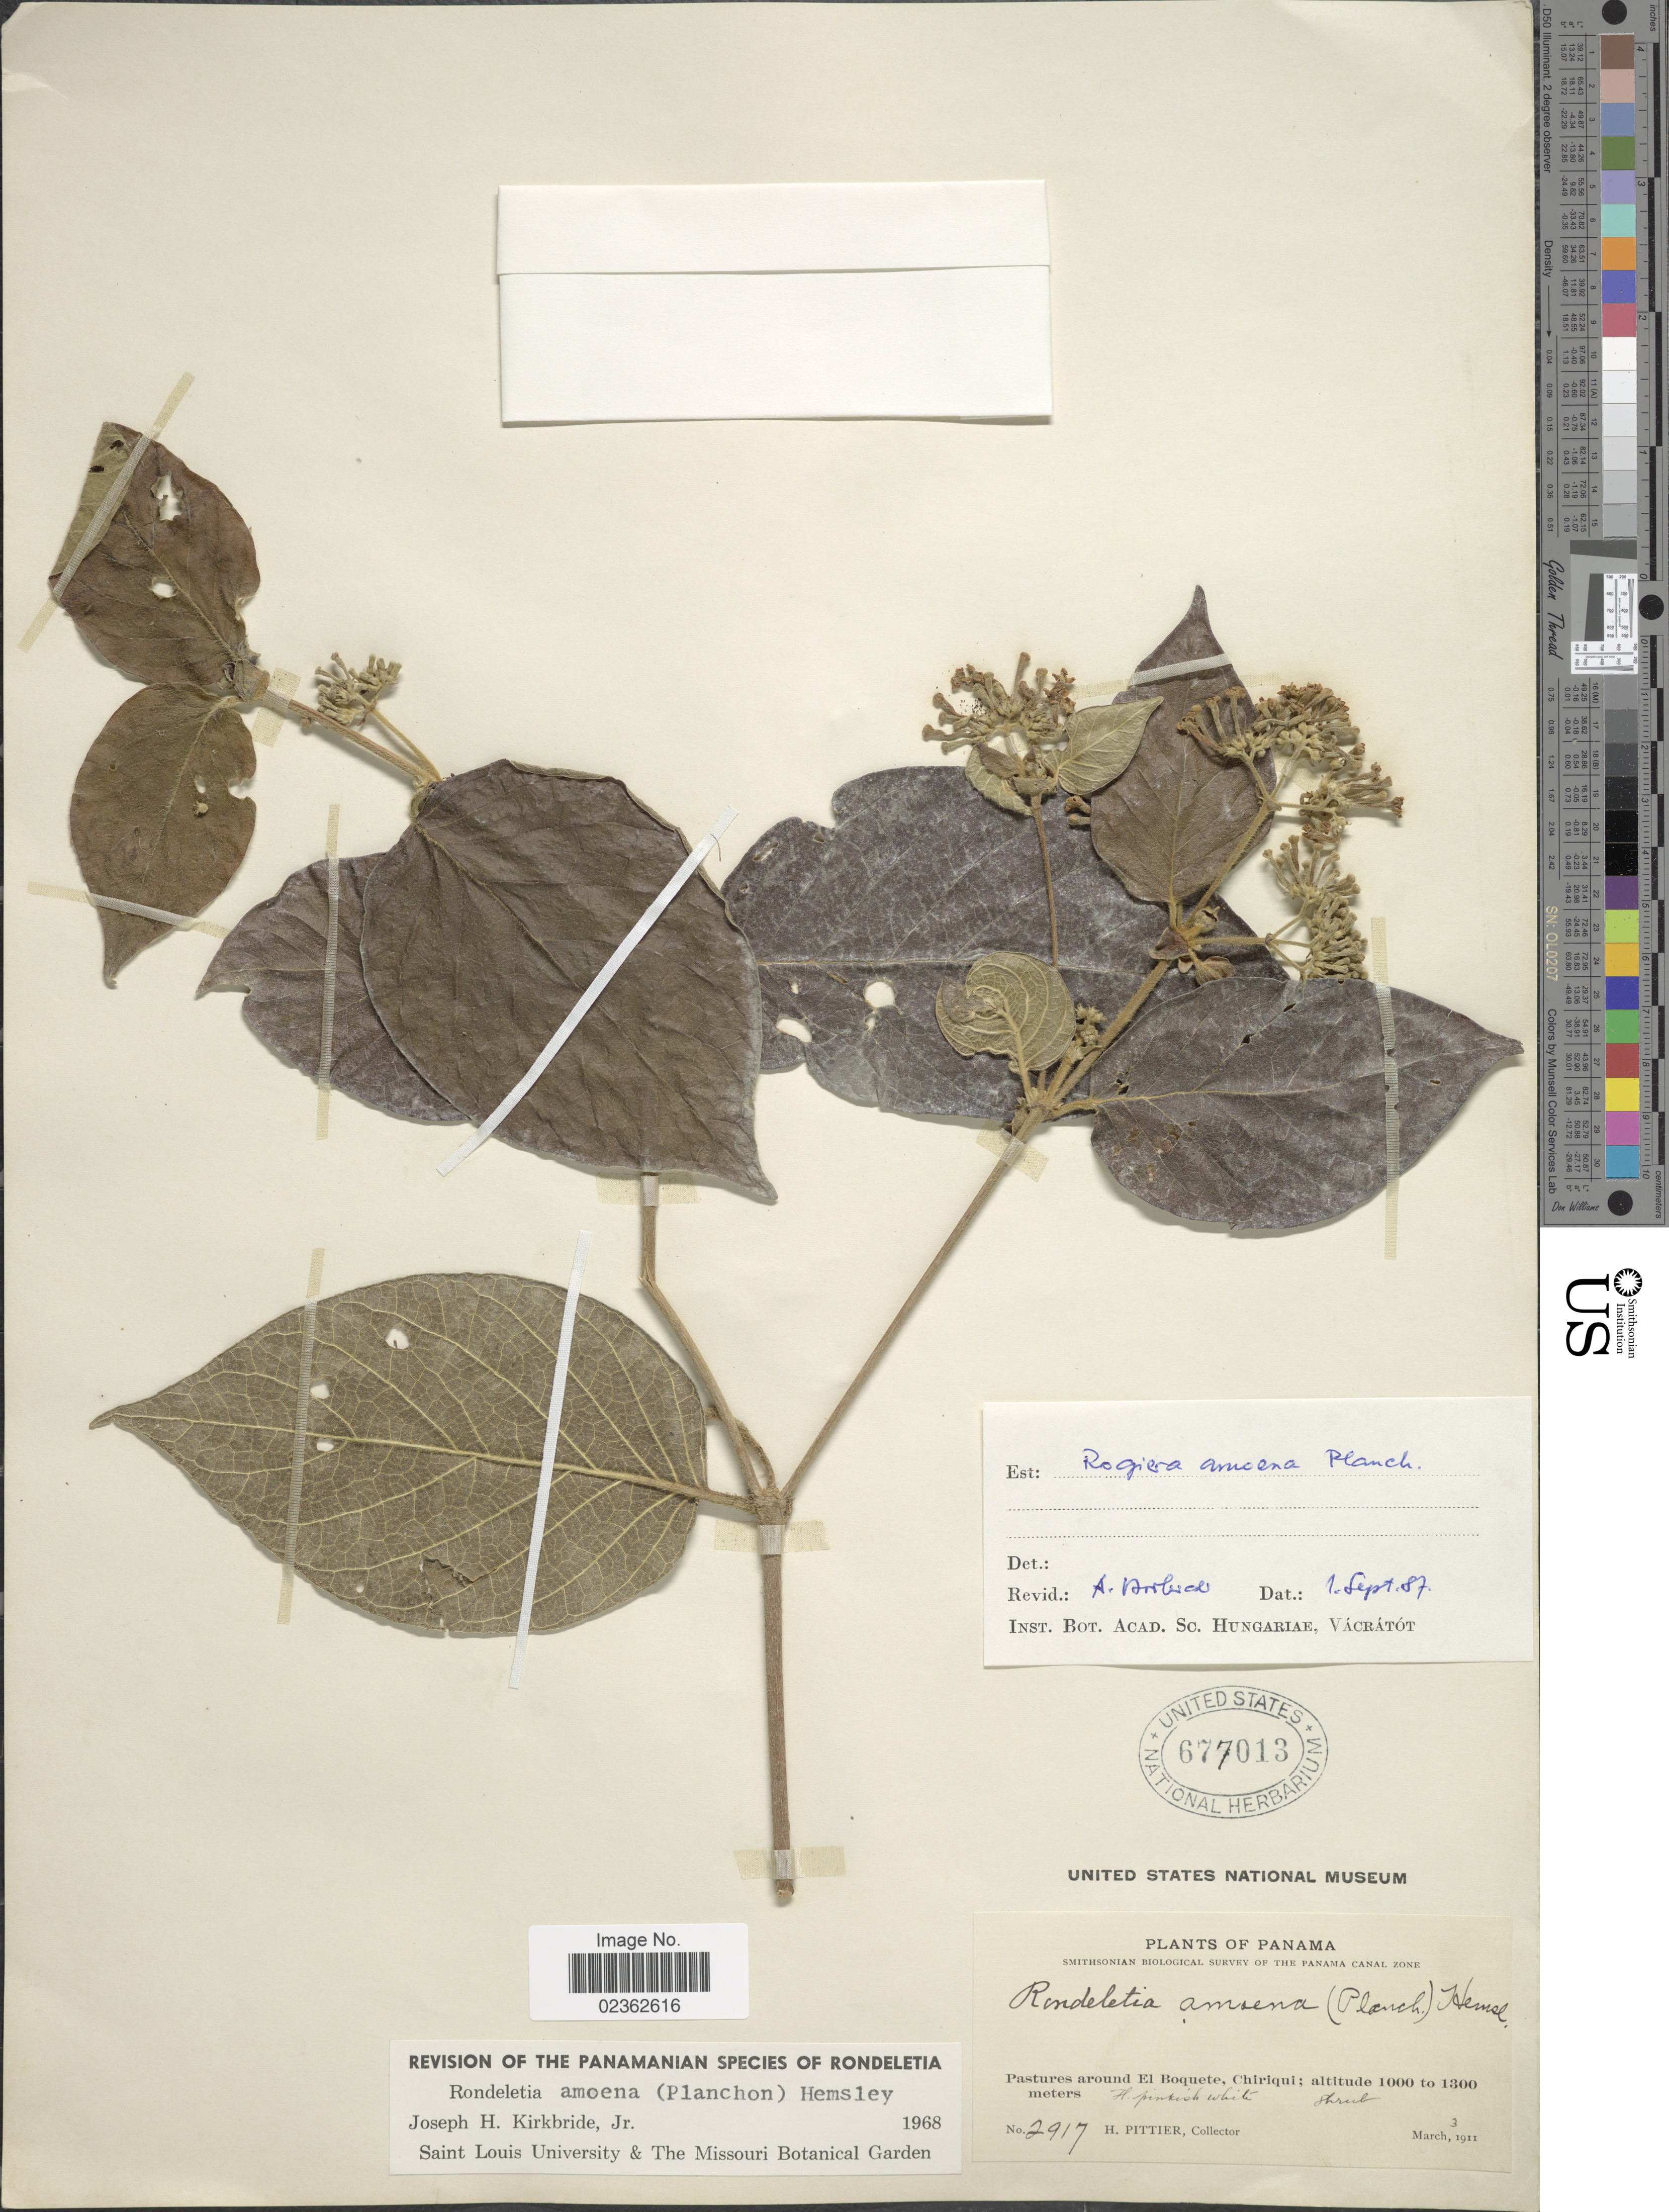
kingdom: Plantae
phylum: Tracheophyta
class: Magnoliopsida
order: Gentianales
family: Rubiaceae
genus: Rogiera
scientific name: Rogiera amoena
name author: Planch.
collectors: H. F. Pittier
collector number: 2917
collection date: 1911-03-03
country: Panama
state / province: Chiriqui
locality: The Panama Canal Zone, Pastures around El Boquete.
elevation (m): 1000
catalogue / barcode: US 677013